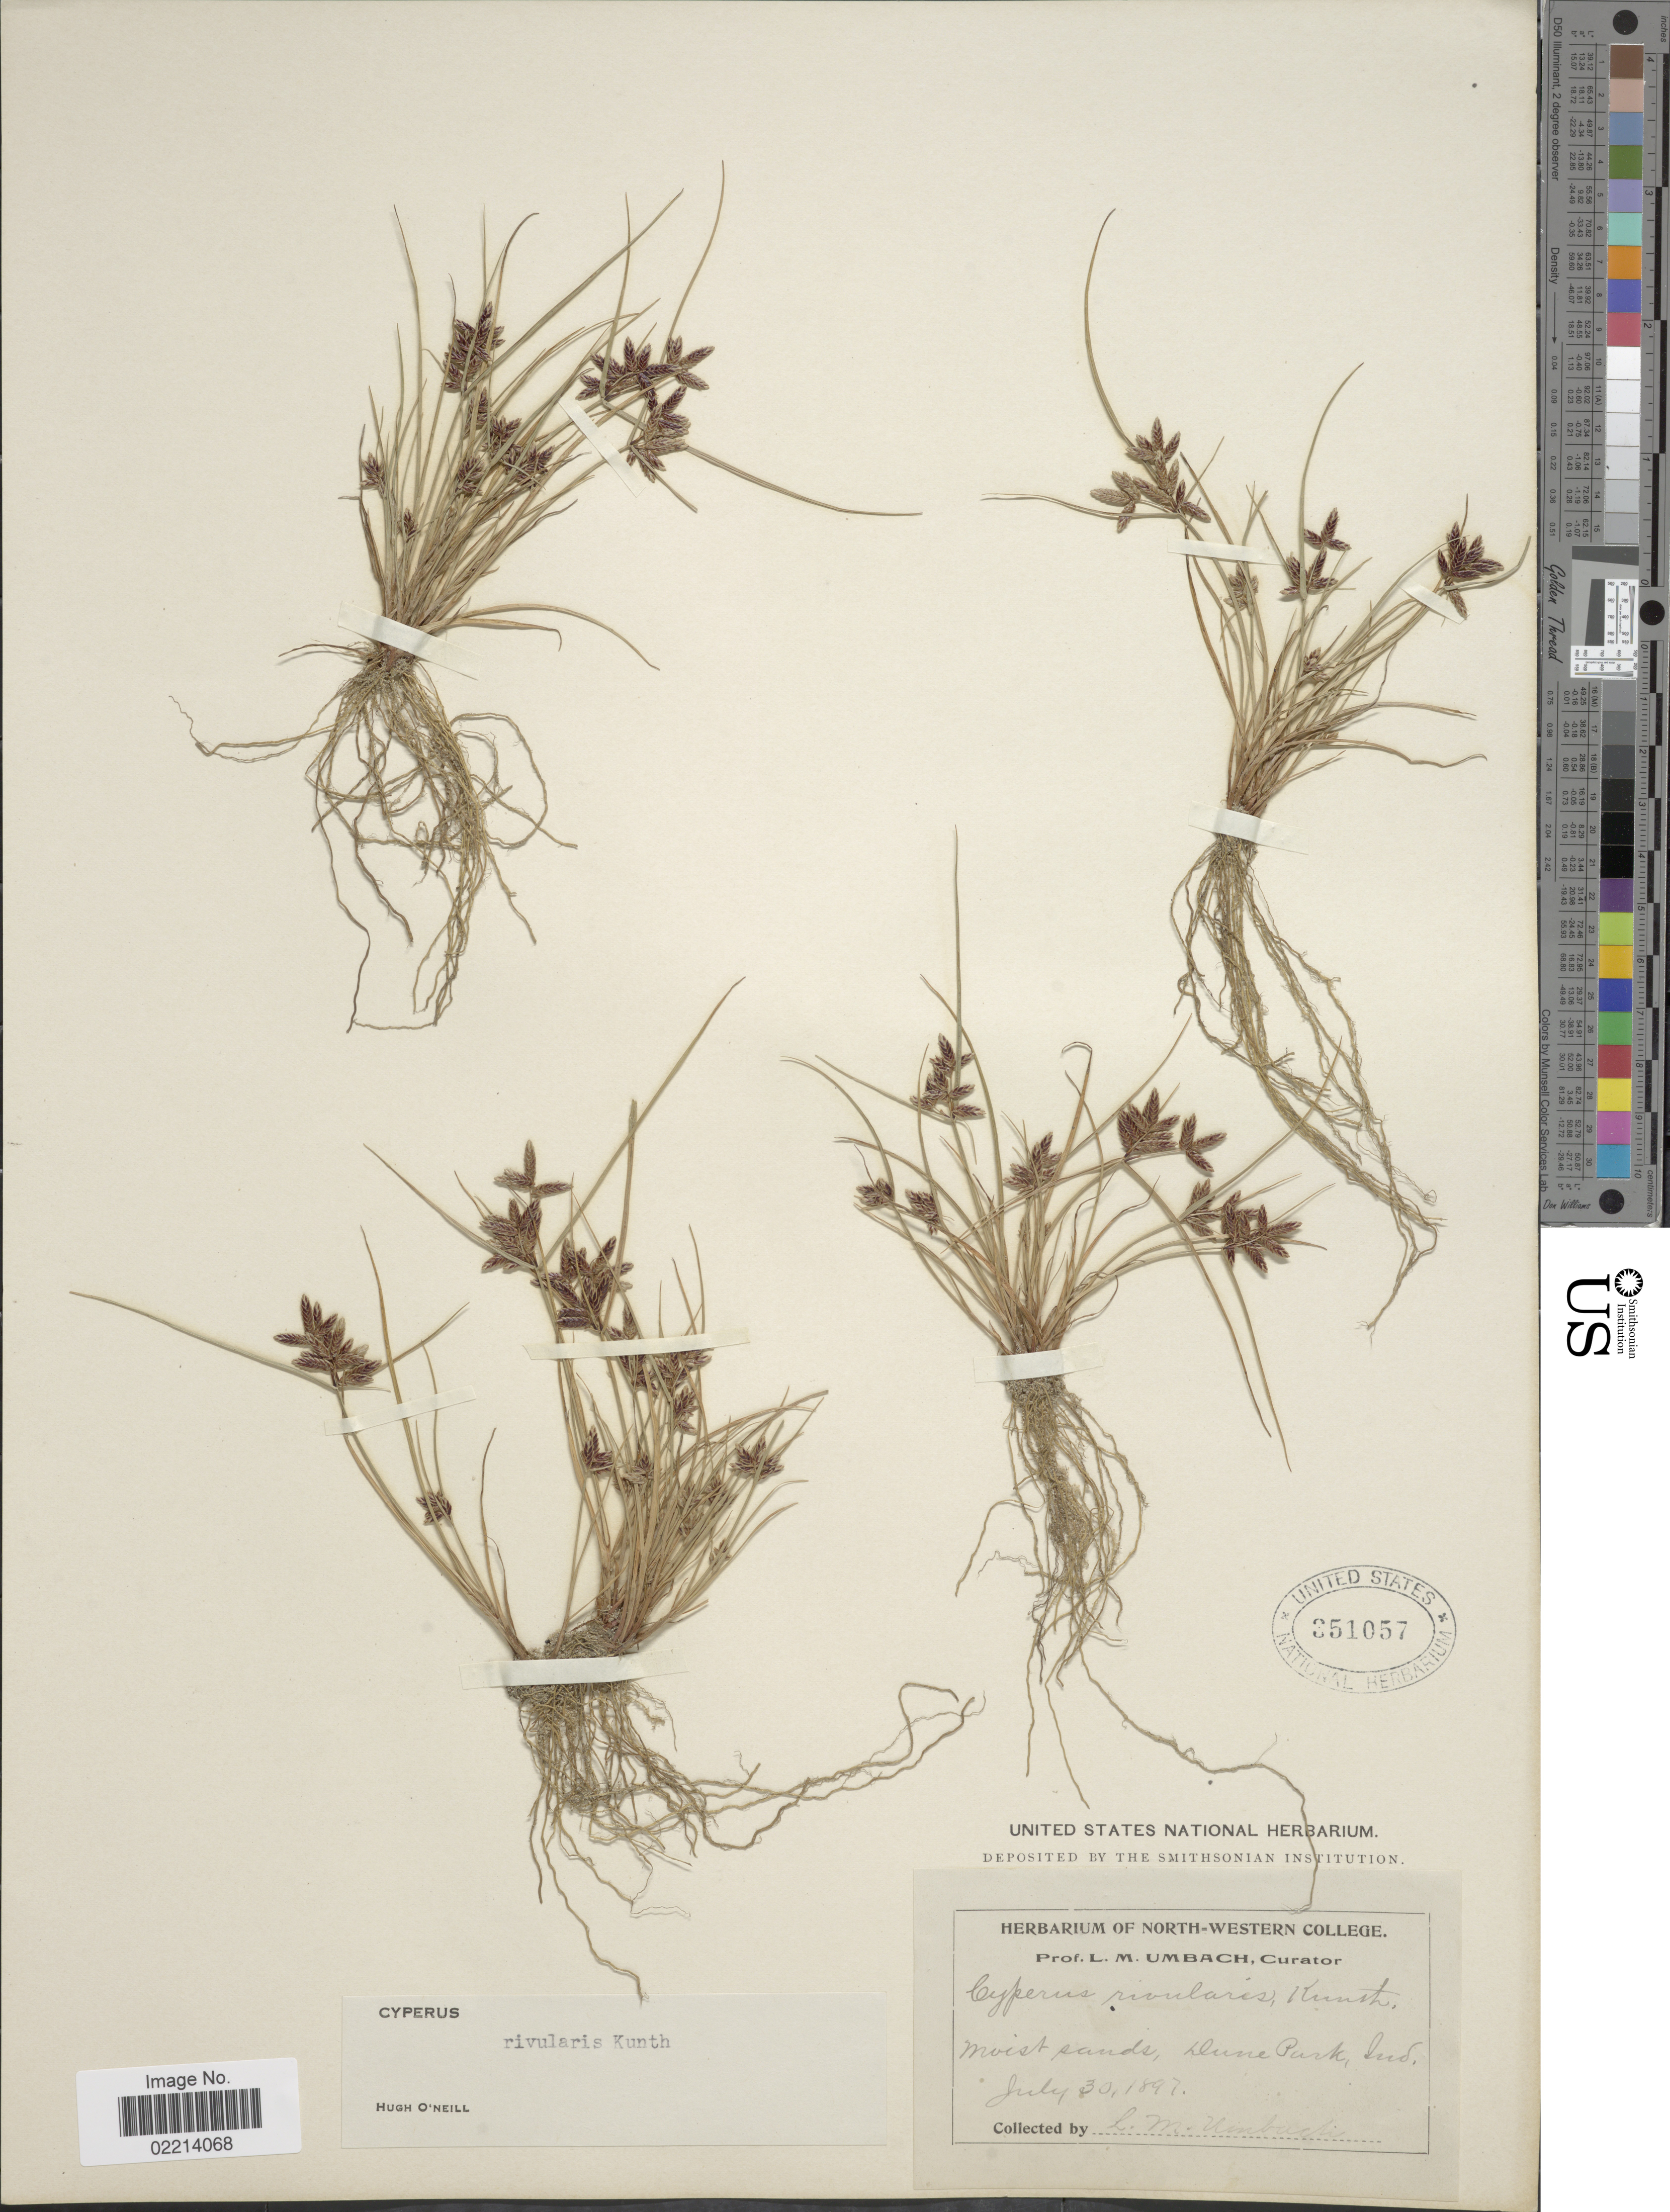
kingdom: Plantae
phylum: Tracheophyta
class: Liliopsida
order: Poales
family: Cyperaceae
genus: Cyperus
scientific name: Cyperus bipartitus Torr.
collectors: L. M. Umbach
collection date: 1897-07-30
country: United States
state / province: Indiana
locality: Moist sands, Dune Park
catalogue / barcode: US 351057